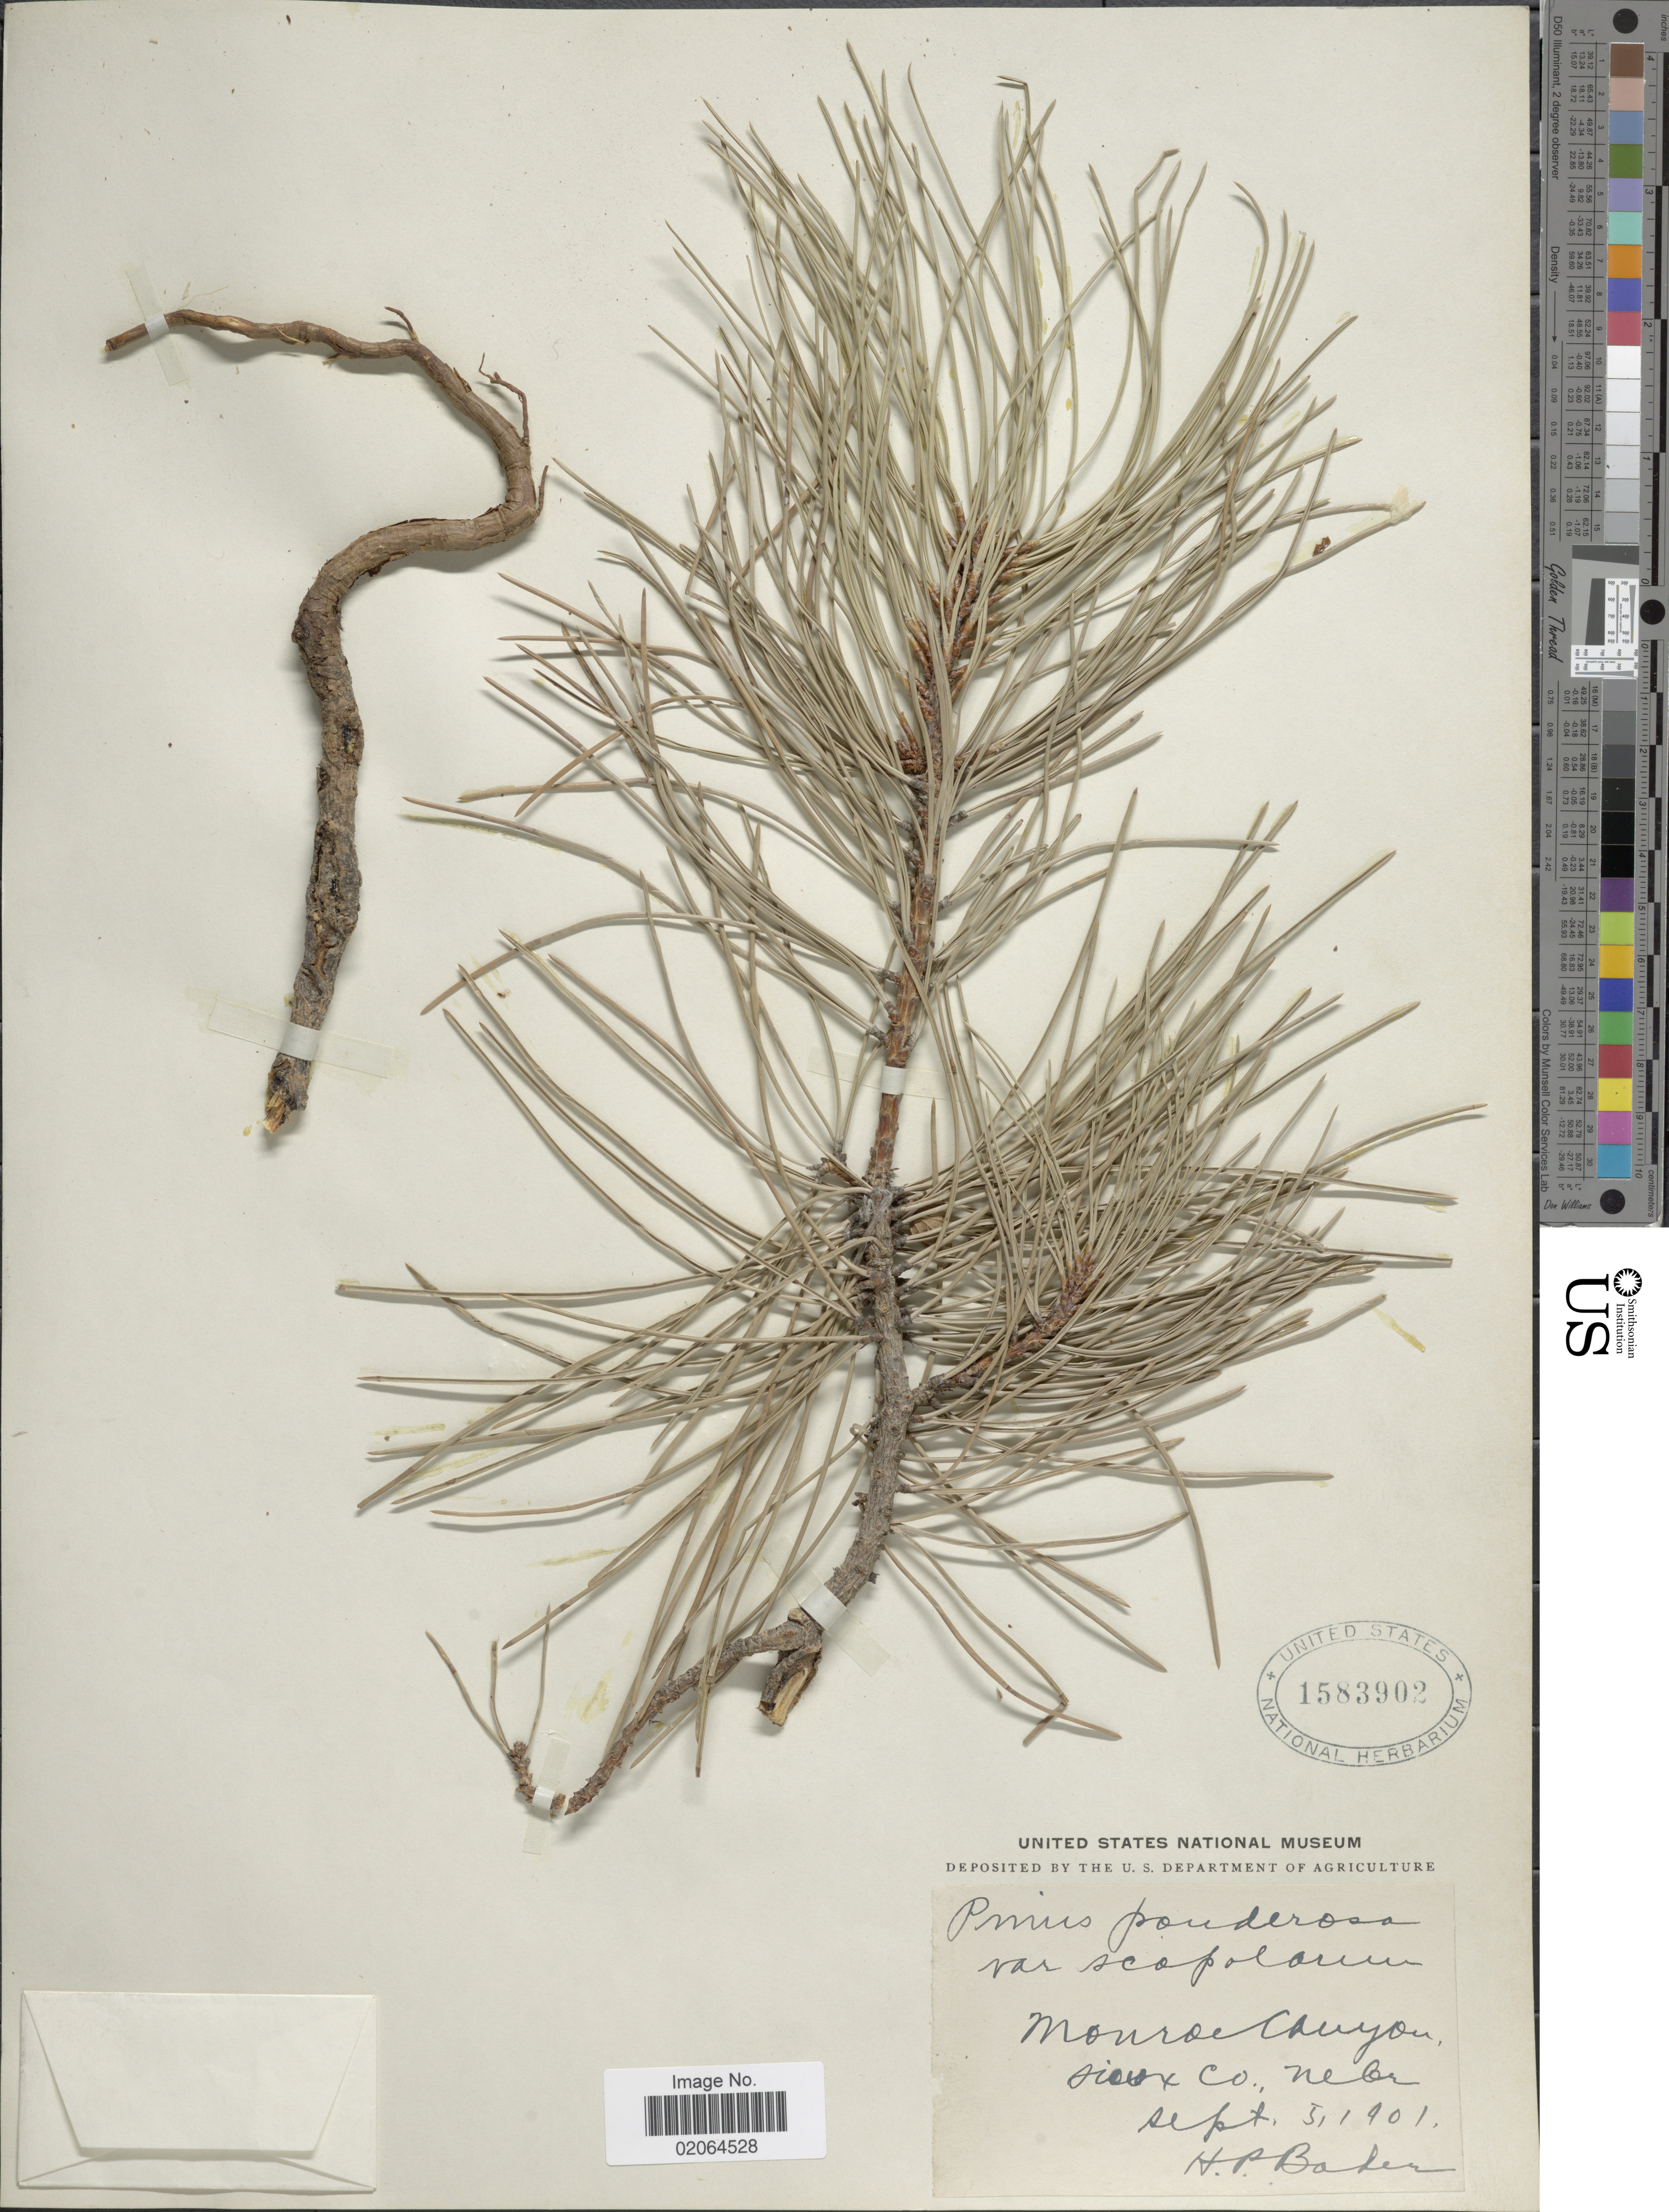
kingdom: Plantae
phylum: Tracheophyta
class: Pinopsida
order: Pinales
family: Pinaceae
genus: Pinus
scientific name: Pinus ponderosa var. scopulorum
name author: Engelm.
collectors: H. P. Baker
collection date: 1901-09-05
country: United States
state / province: Nebraska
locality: Monroe Canyon, Sioux Co. Nebr.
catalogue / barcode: US 1583902